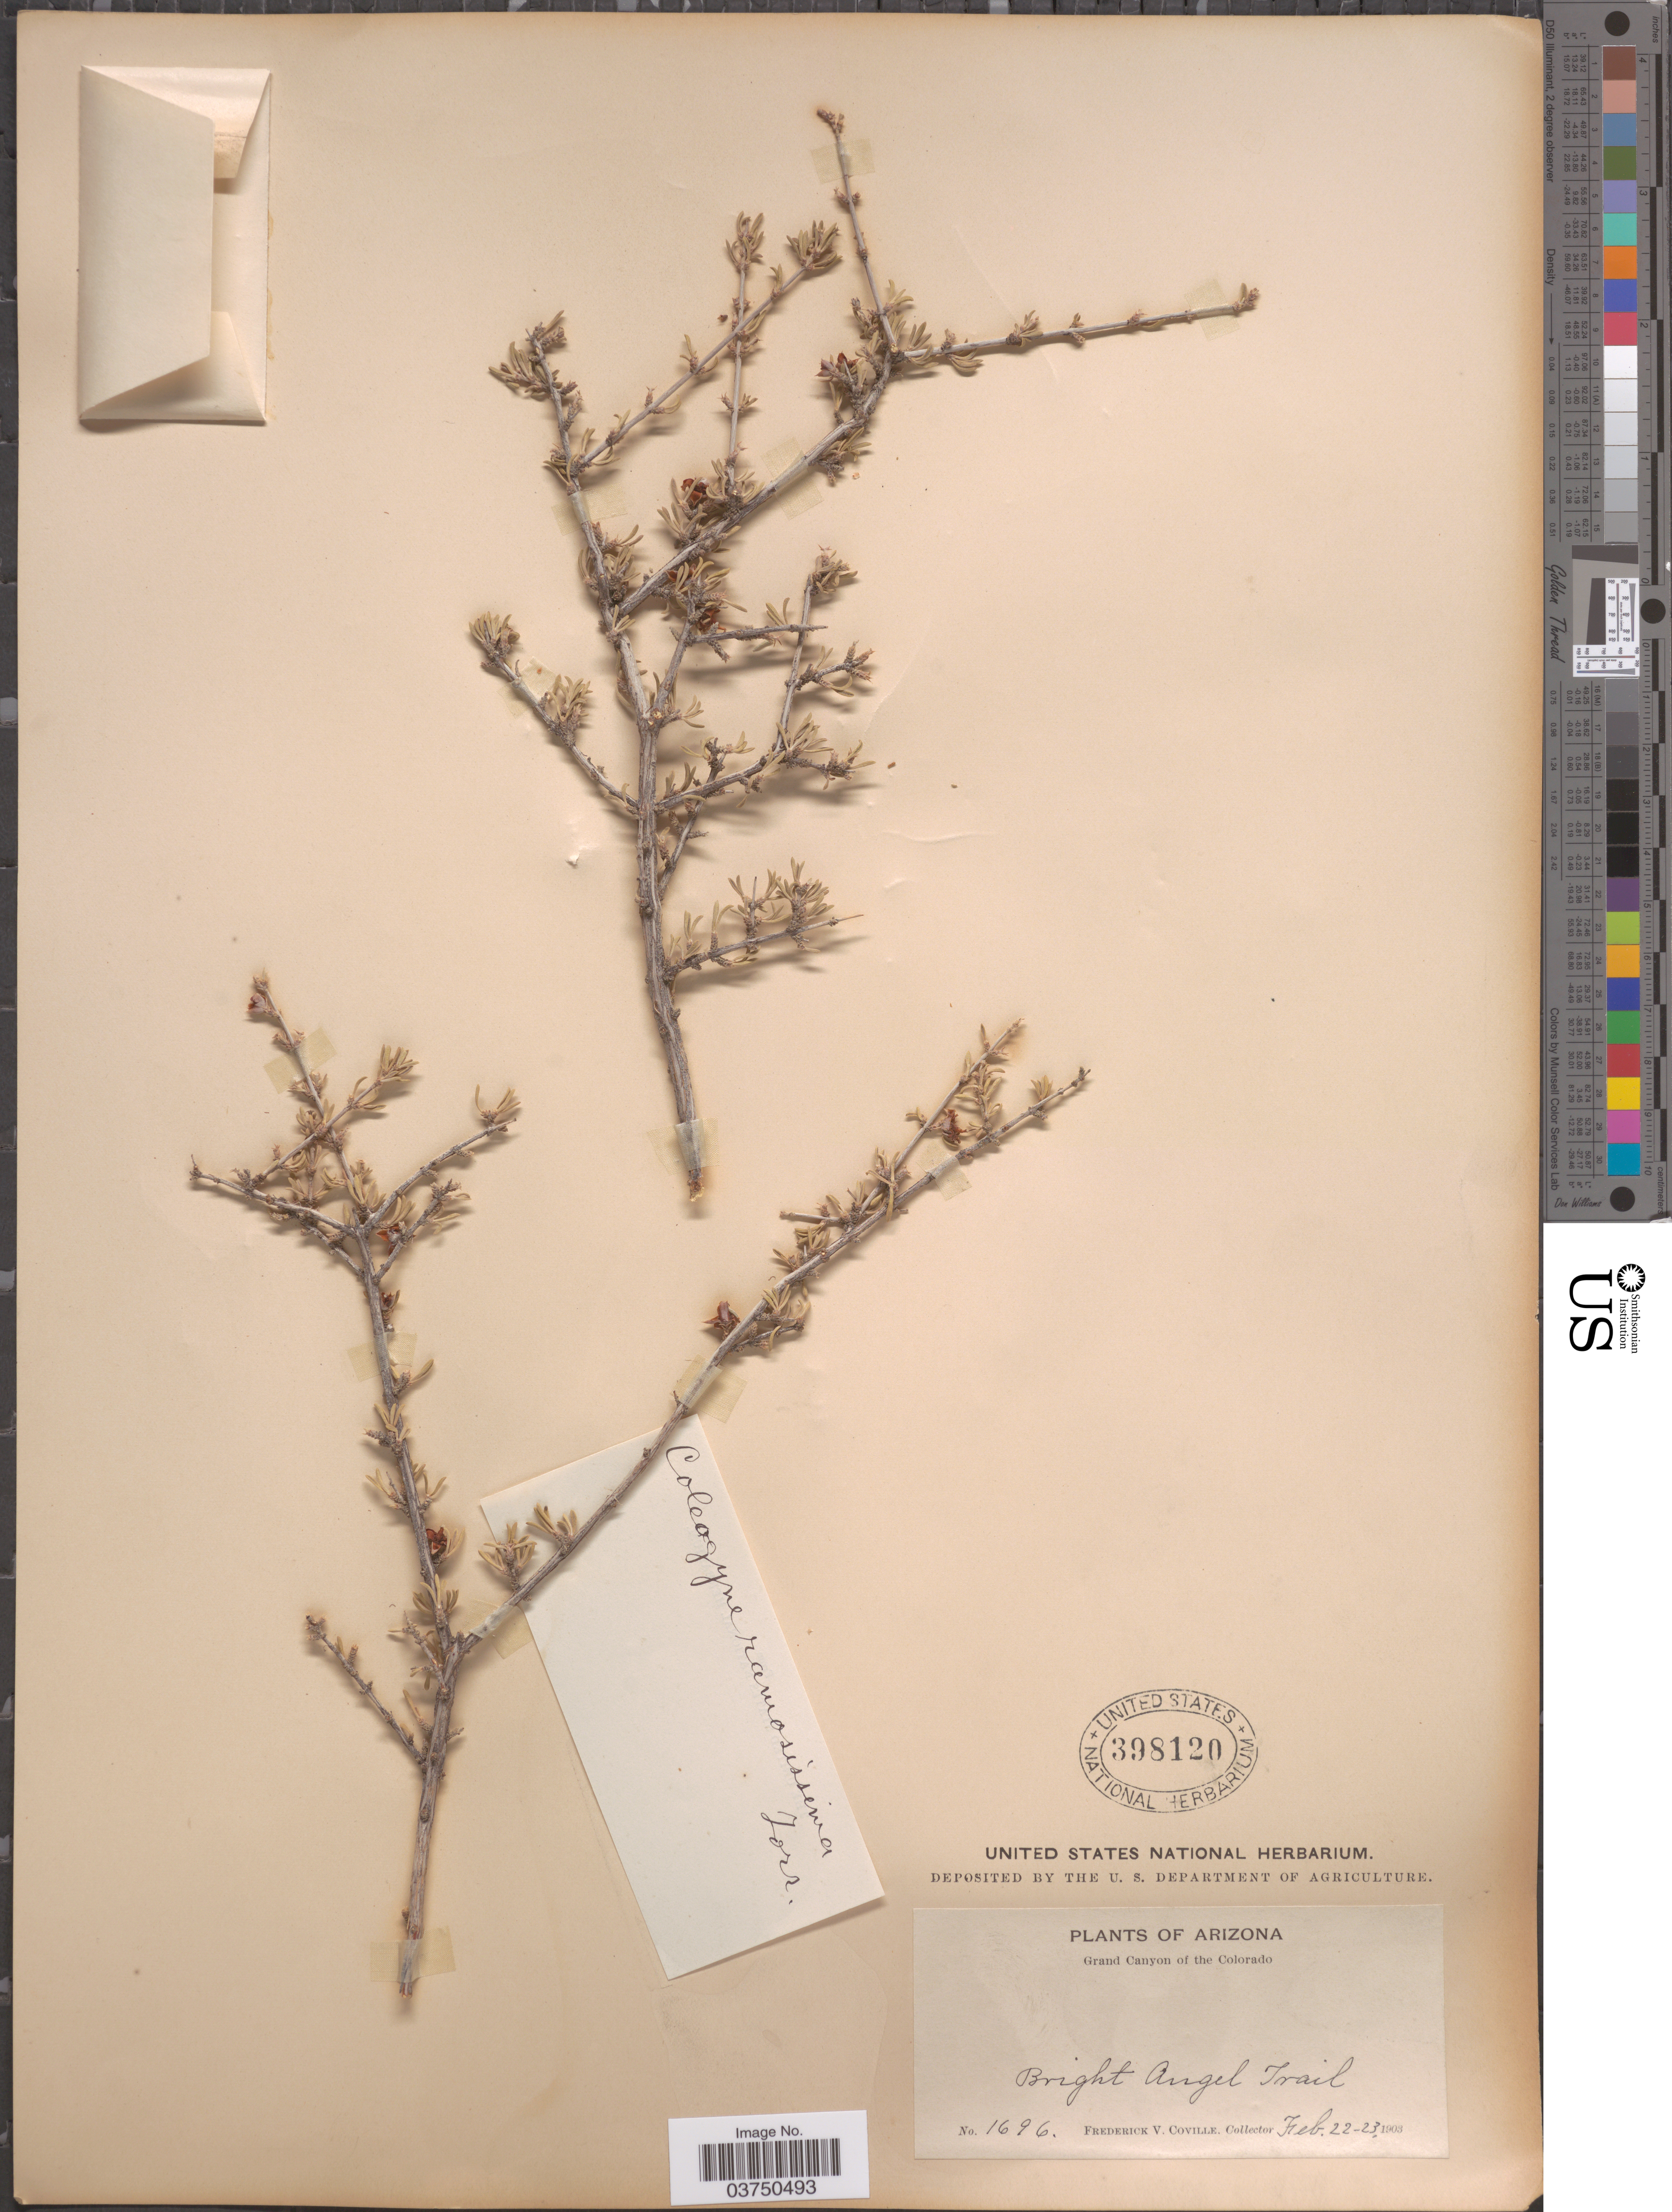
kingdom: Plantae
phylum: Tracheophyta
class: Magnoliopsida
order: Rosales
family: Rosaceae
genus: Coleogyne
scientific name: Coleogyne ramosissima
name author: Torr.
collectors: F. V. Coville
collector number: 1696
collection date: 1903-02-22/1903-02-23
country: United States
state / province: Arizona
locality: Grand Canyon of the Colorado. Bright Angel Trail.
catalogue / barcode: US 398120